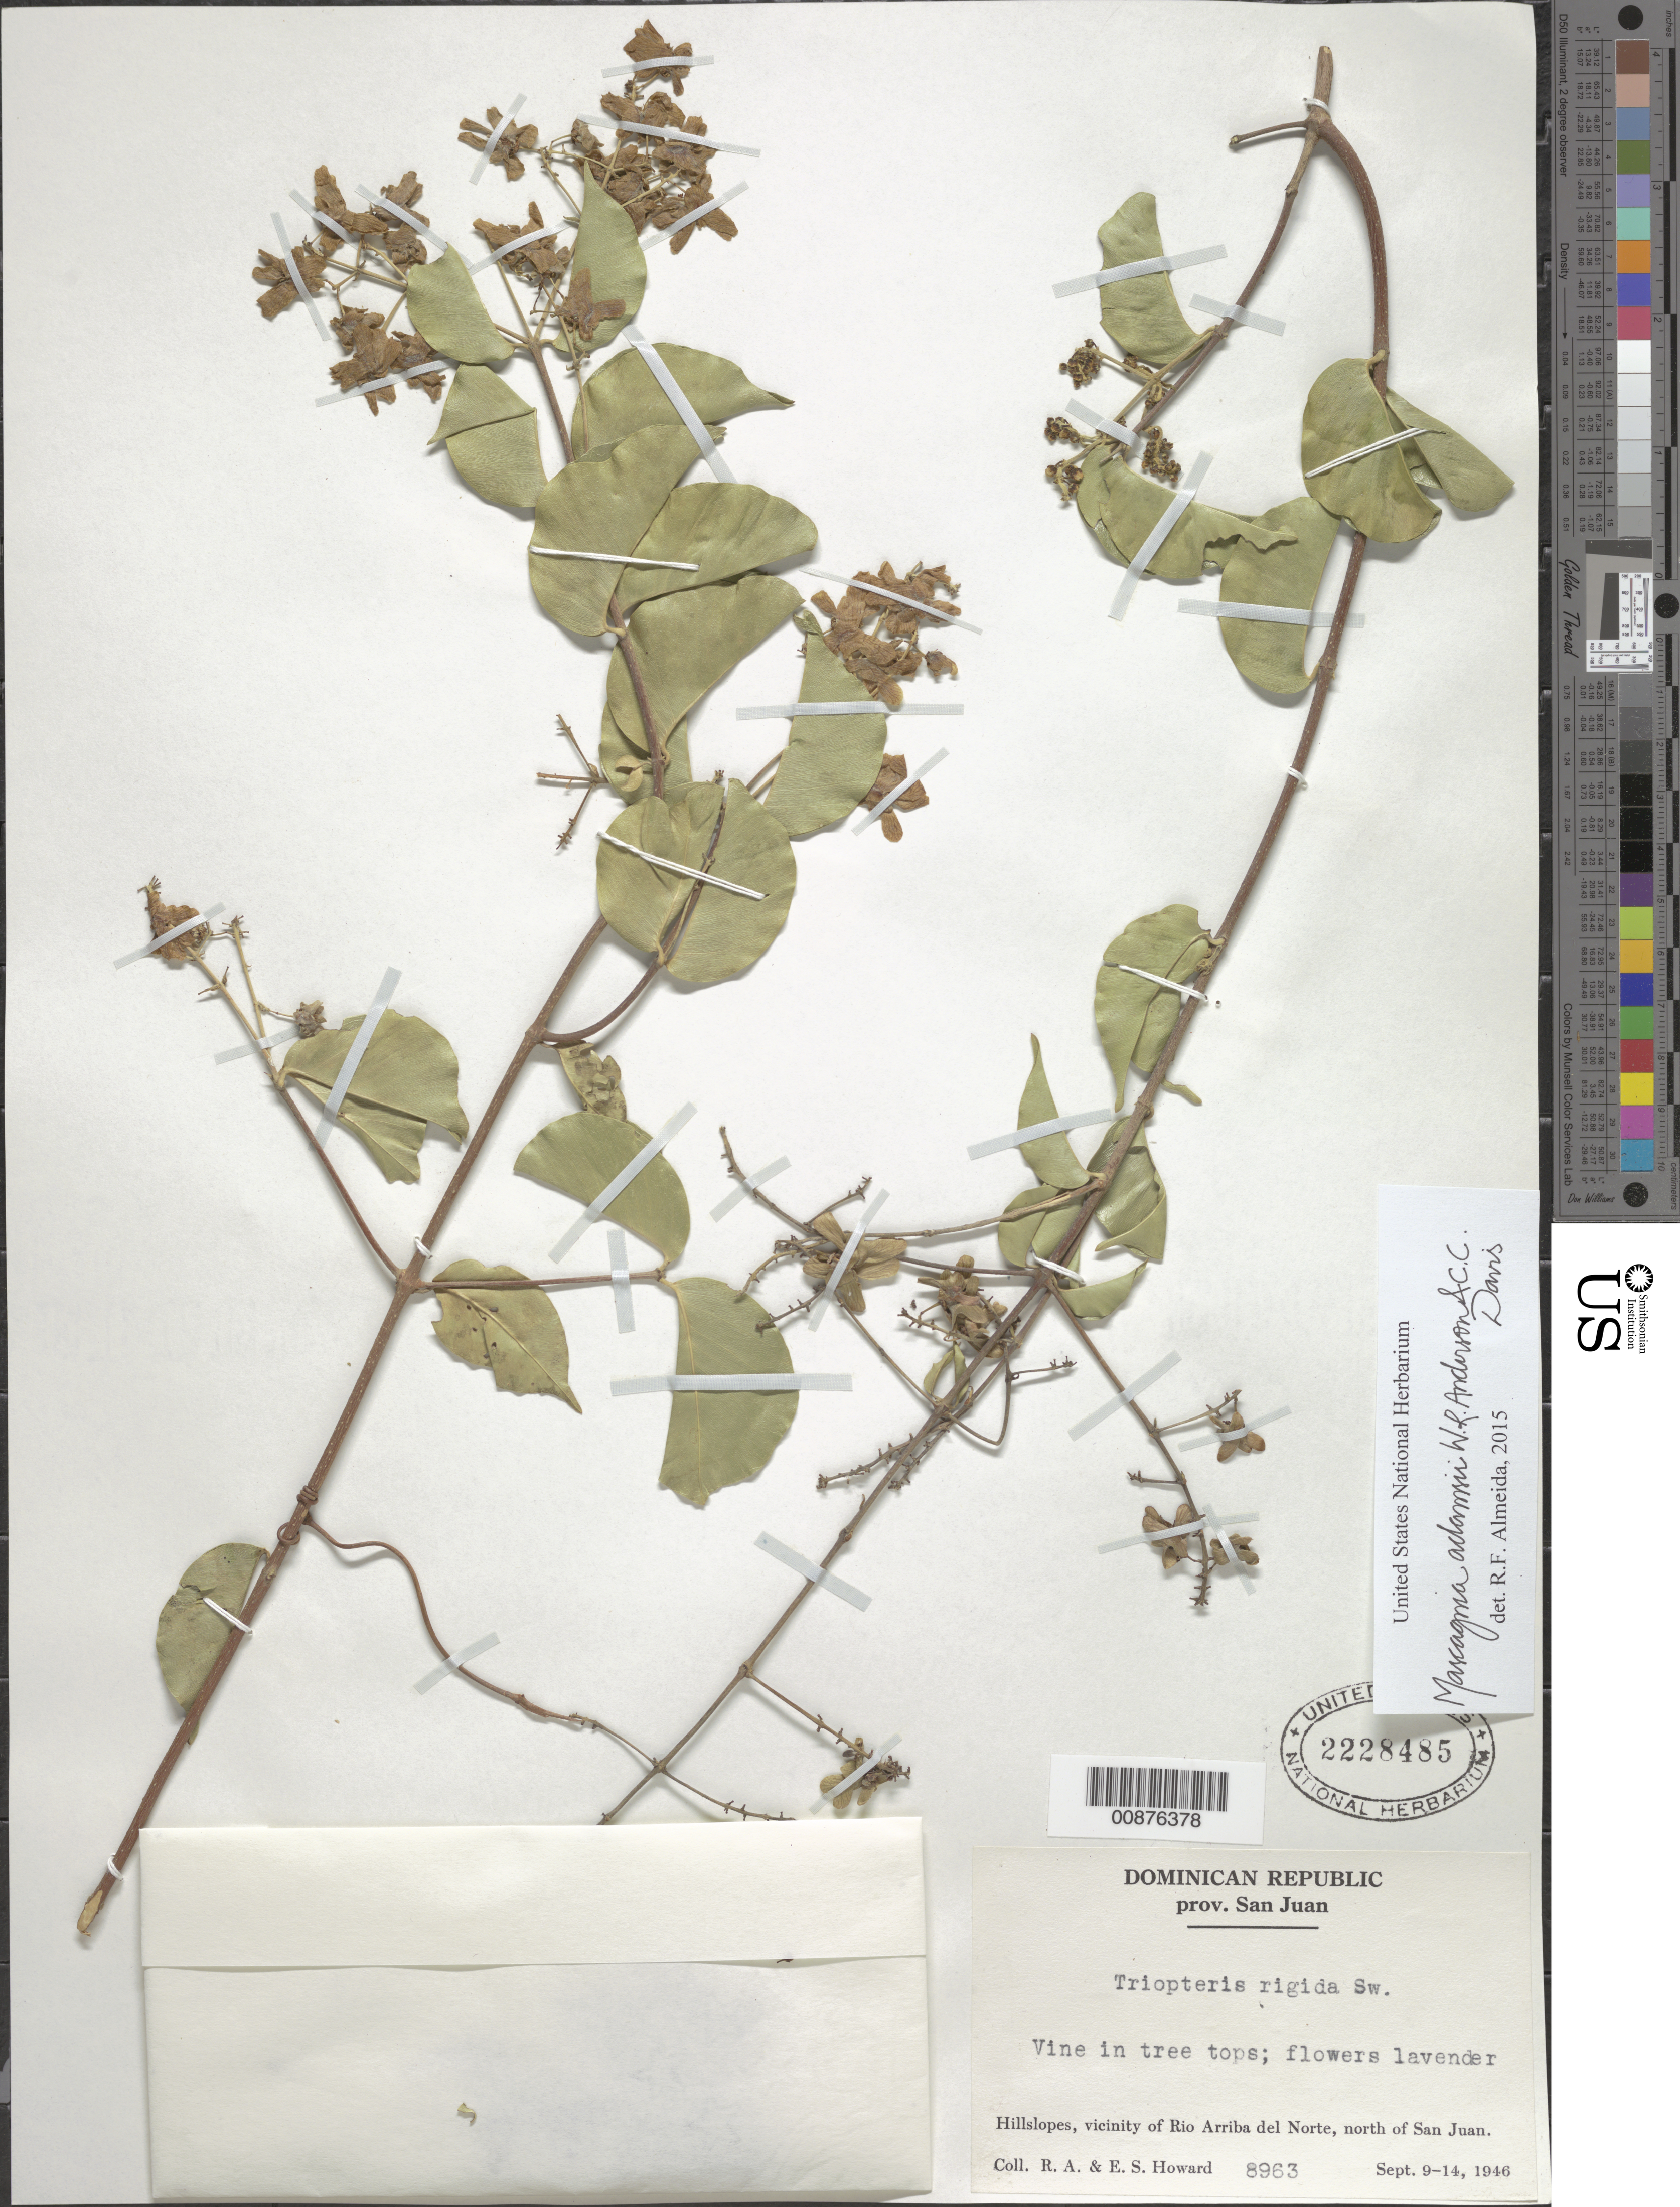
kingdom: Plantae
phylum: Tracheophyta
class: Magnoliopsida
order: Malpighiales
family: Malpighiaceae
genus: Mascagnia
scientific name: Mascagnia adamsii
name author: W.R. Anderson & C. Davis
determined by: De Almeida, R. F., (HUEFS), Universidade Estadual de Feira de Santana (BRAZIL)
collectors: R. A. Howard & E. S. Howard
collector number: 8963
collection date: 1946-09-09/1946-09-14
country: Dominican Republic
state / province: San Juan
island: Hispaniola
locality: Rio Arriba del Norte vicinity. N of San Juan.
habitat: Hillslopes.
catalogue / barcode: US 2228485